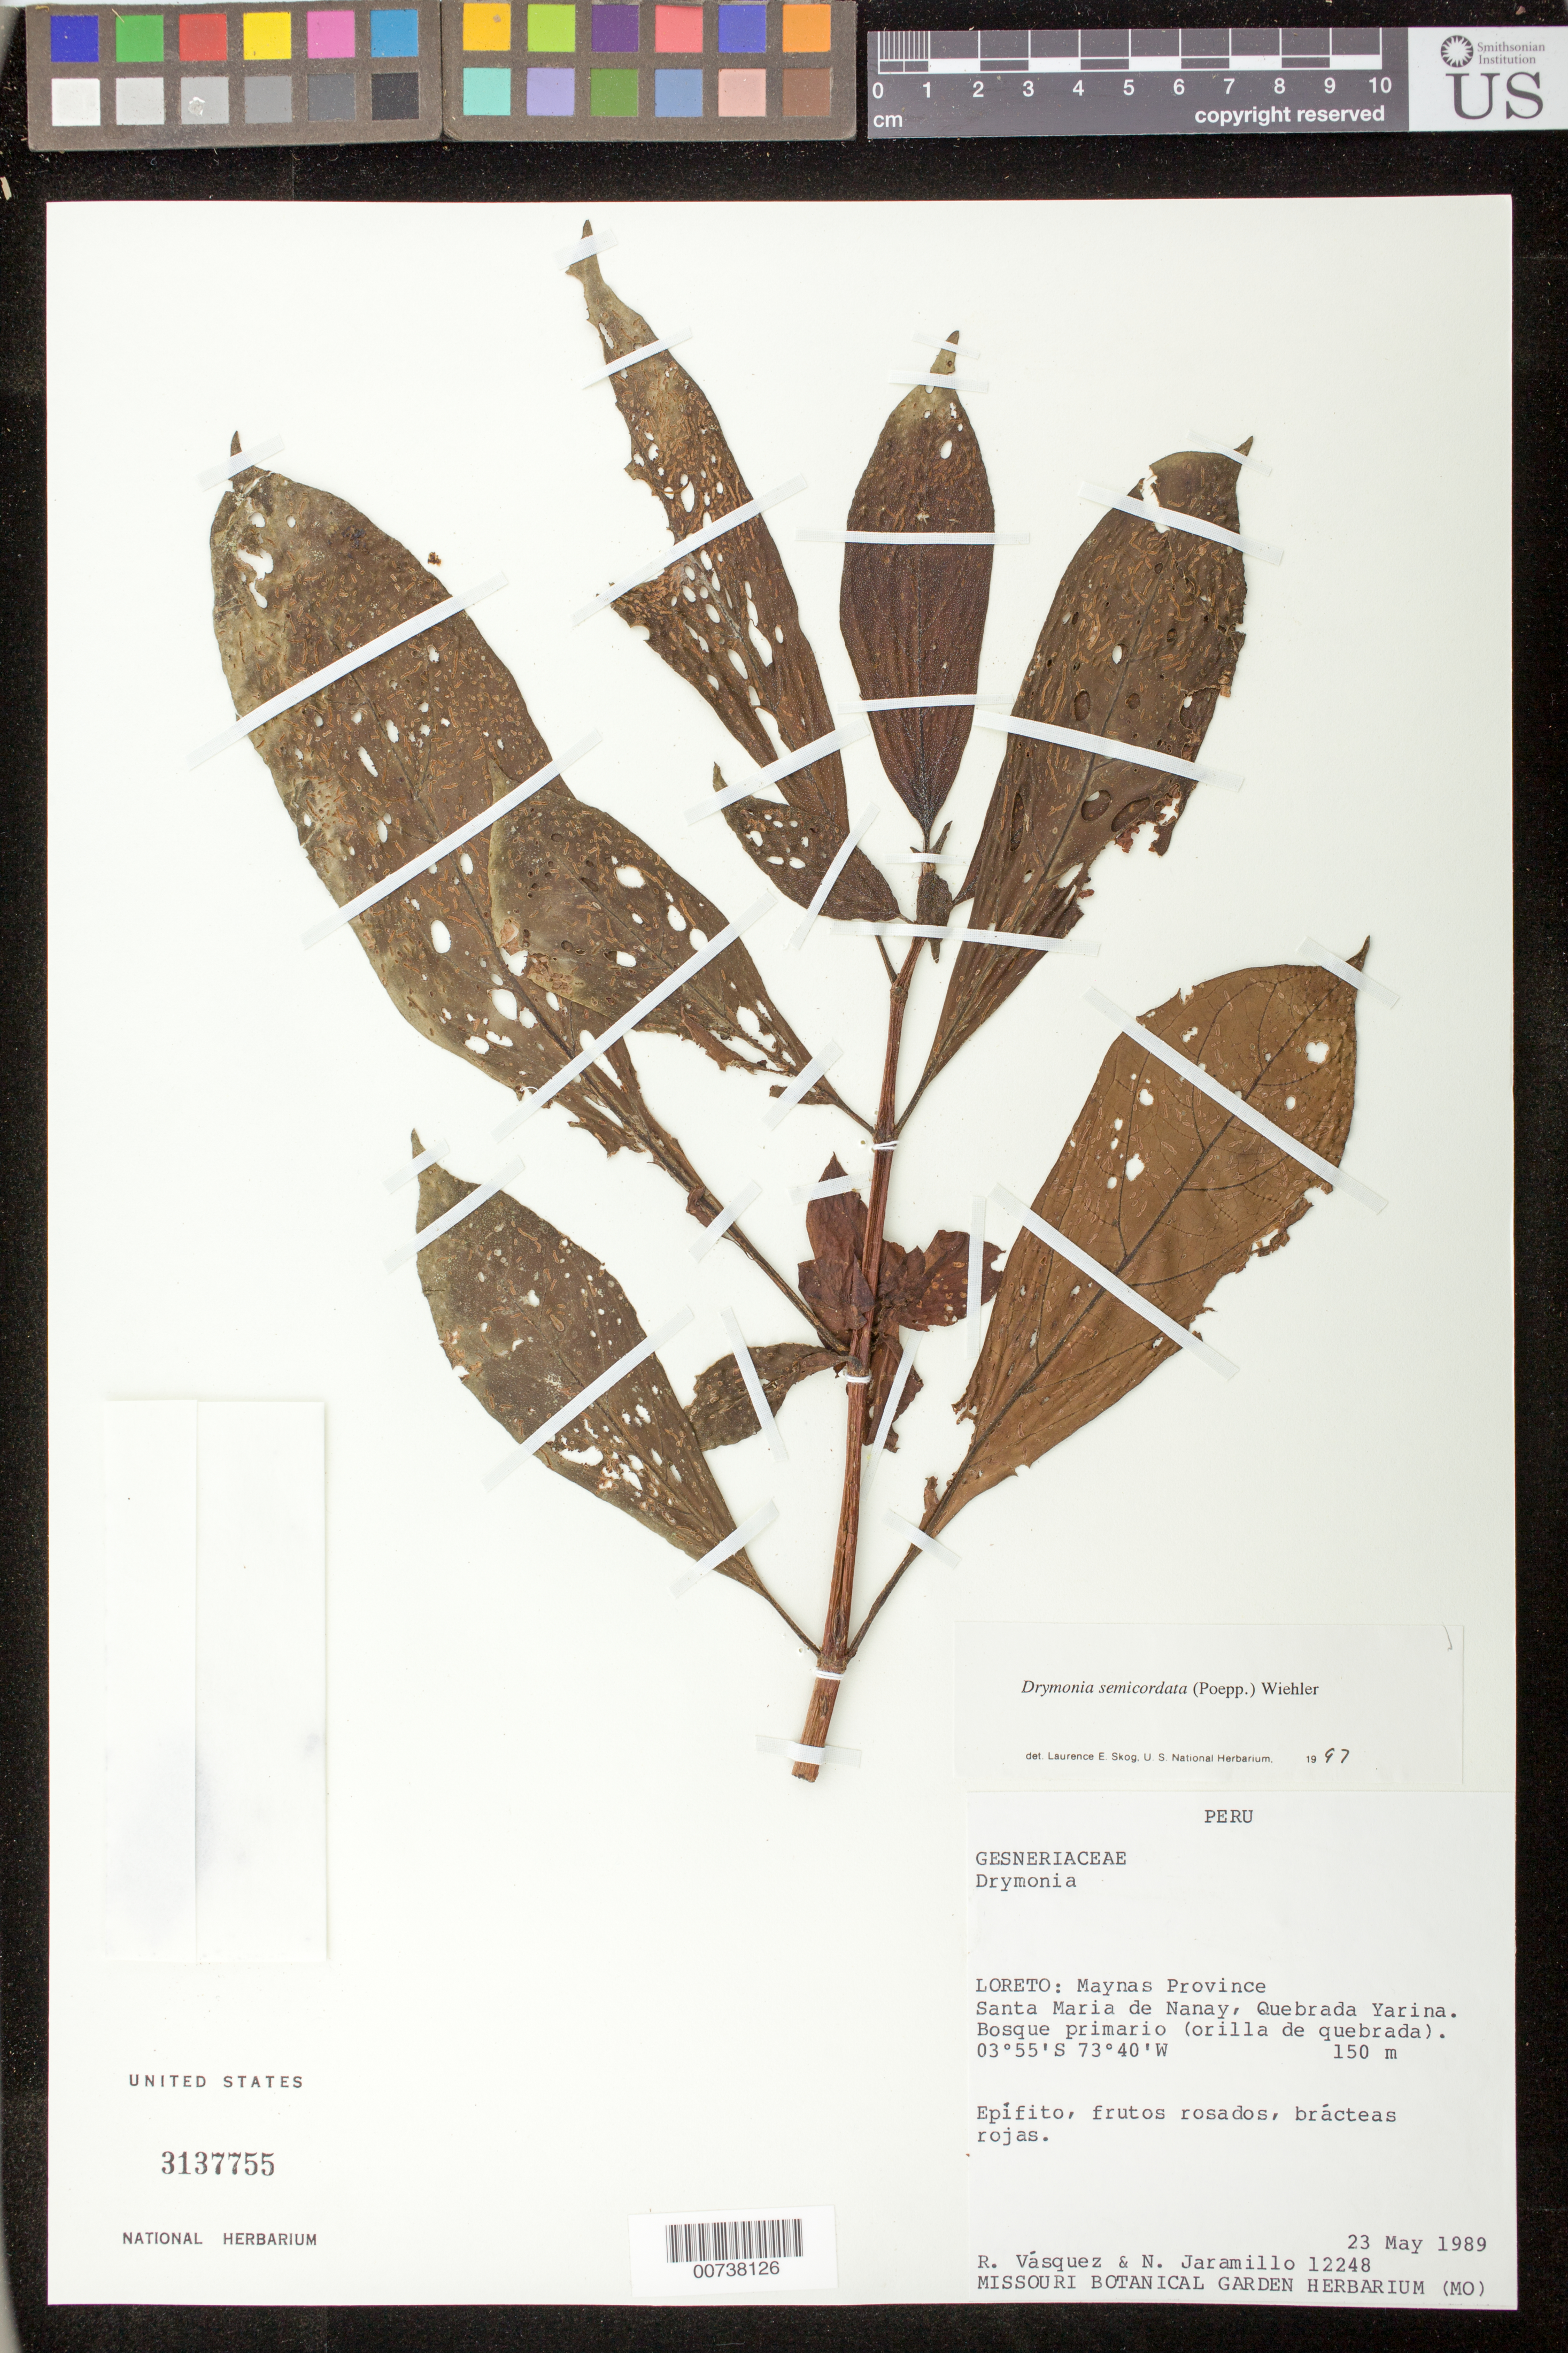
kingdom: Plantae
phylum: Tracheophyta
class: Magnoliopsida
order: Lamiales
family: Gesneriaceae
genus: Drymonia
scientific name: Drymonia semicordata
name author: (Poepp.) Wiehler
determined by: Skog, Laurence E.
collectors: R. Vásquez & N. Jaramillo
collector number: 12248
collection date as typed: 23 May 1989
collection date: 1989-05-23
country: Peru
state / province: Loreto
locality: Prov. Maynas; Santa Maria de Nanay, Quebrada Yarina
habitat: Bosque primario (orilla de quebrada)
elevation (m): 150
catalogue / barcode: US 3137755